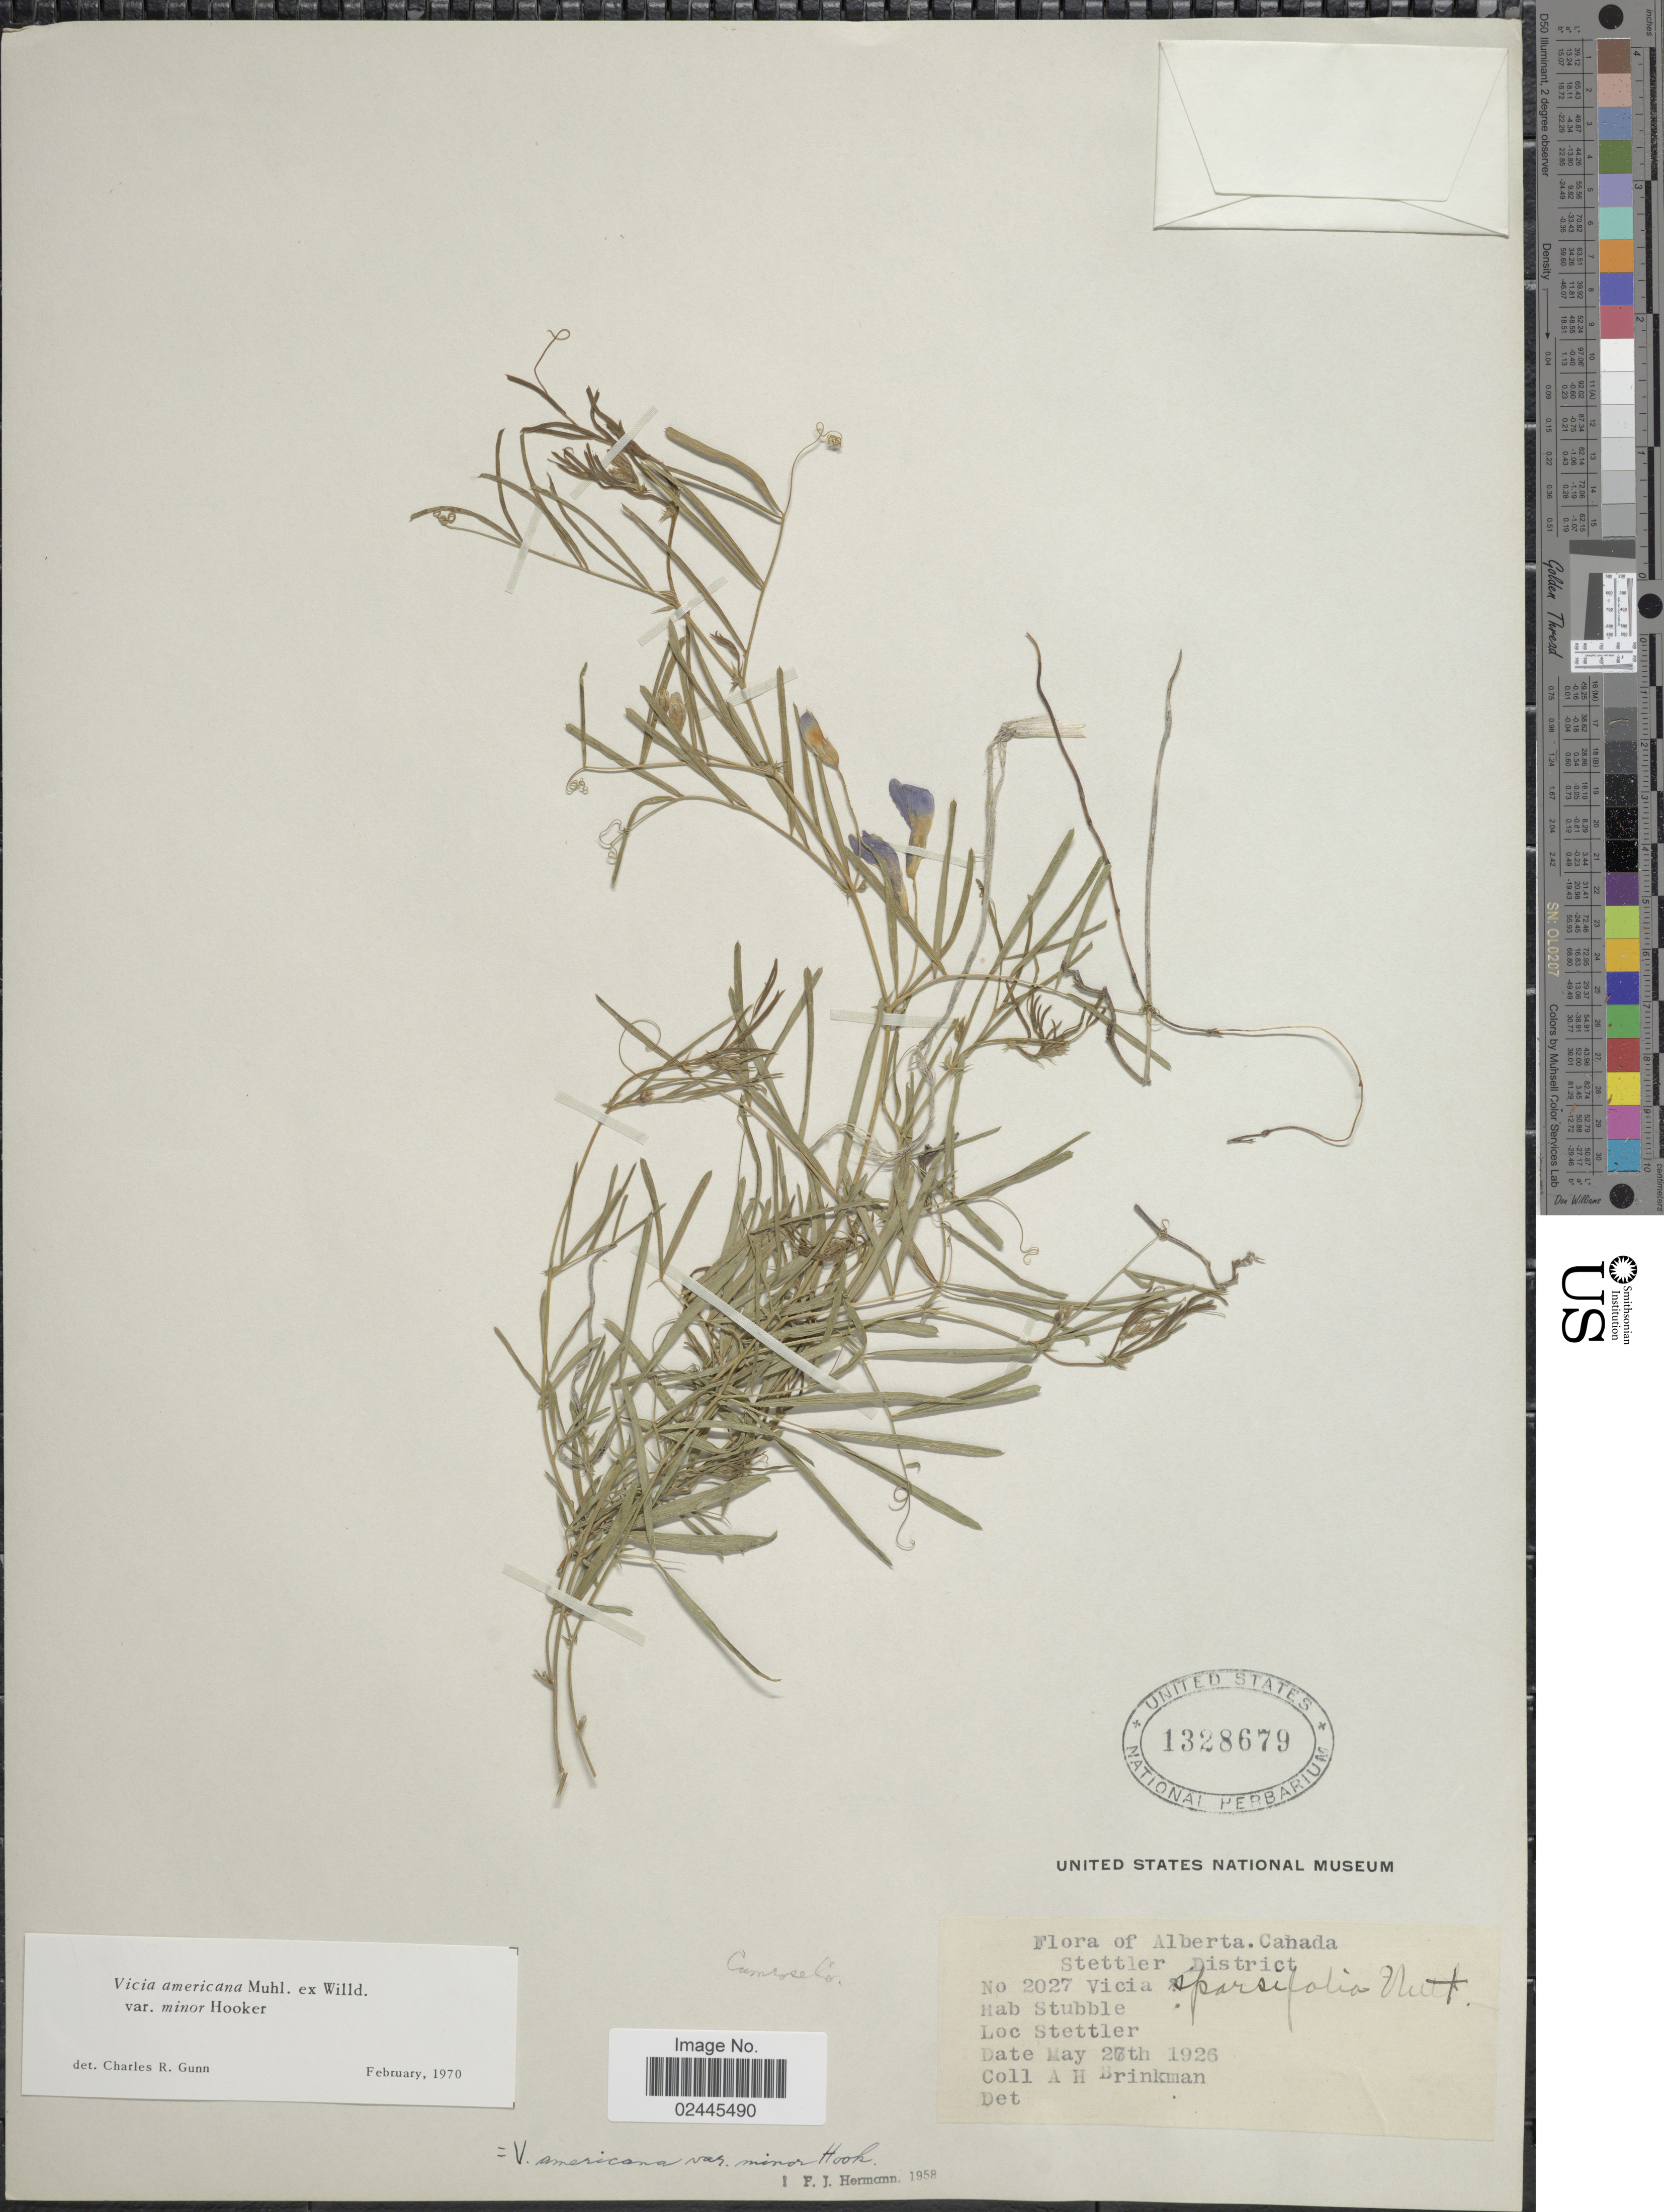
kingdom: Plantae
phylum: Tracheophyta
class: Magnoliopsida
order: Fabales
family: Fabaceae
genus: Vicia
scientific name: Vicia americana var. minor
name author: Hook.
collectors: A. Brinkman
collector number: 2027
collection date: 1926-05-27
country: Canada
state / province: Alberta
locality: Stettler District, Stettler.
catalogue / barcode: US 1328679